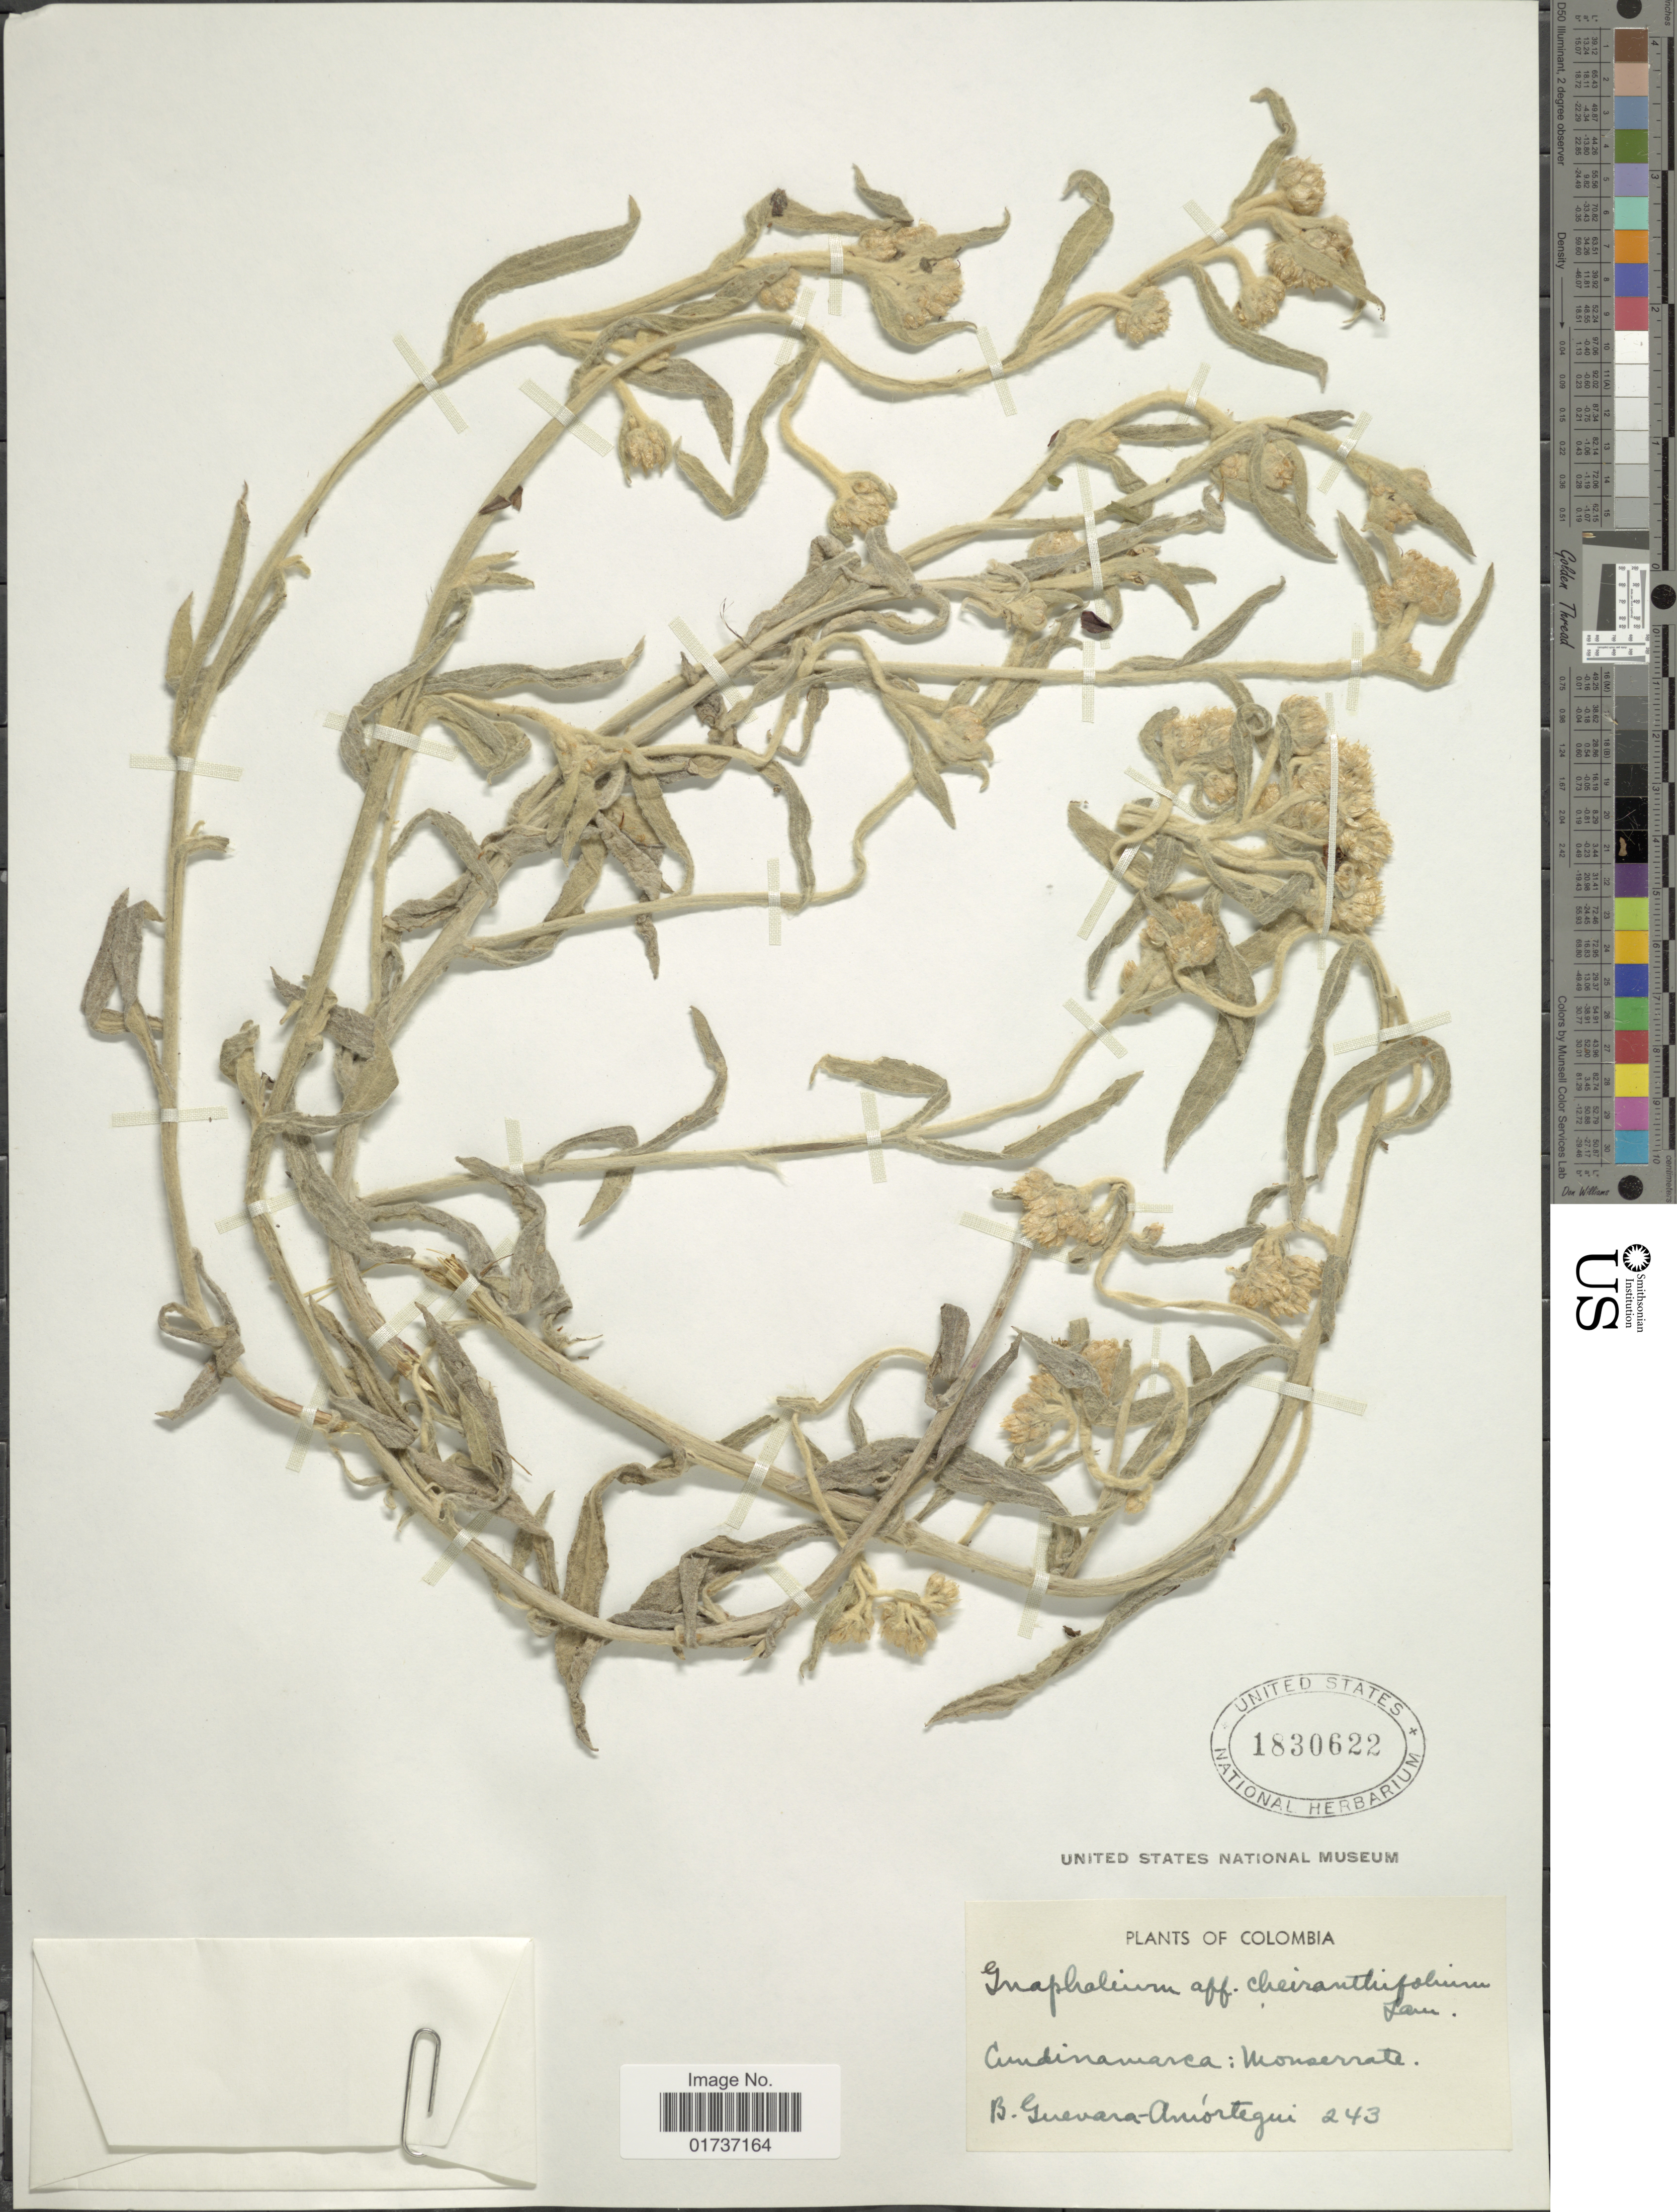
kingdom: Plantae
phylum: Tracheophyta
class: Magnoliopsida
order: Asterales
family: Asteraceae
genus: Gnaphalium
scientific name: Gnaphalium sp.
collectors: B. Guevara Amortegui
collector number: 243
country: Colombia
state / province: Cundinamarca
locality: Monserrate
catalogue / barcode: US 1830622